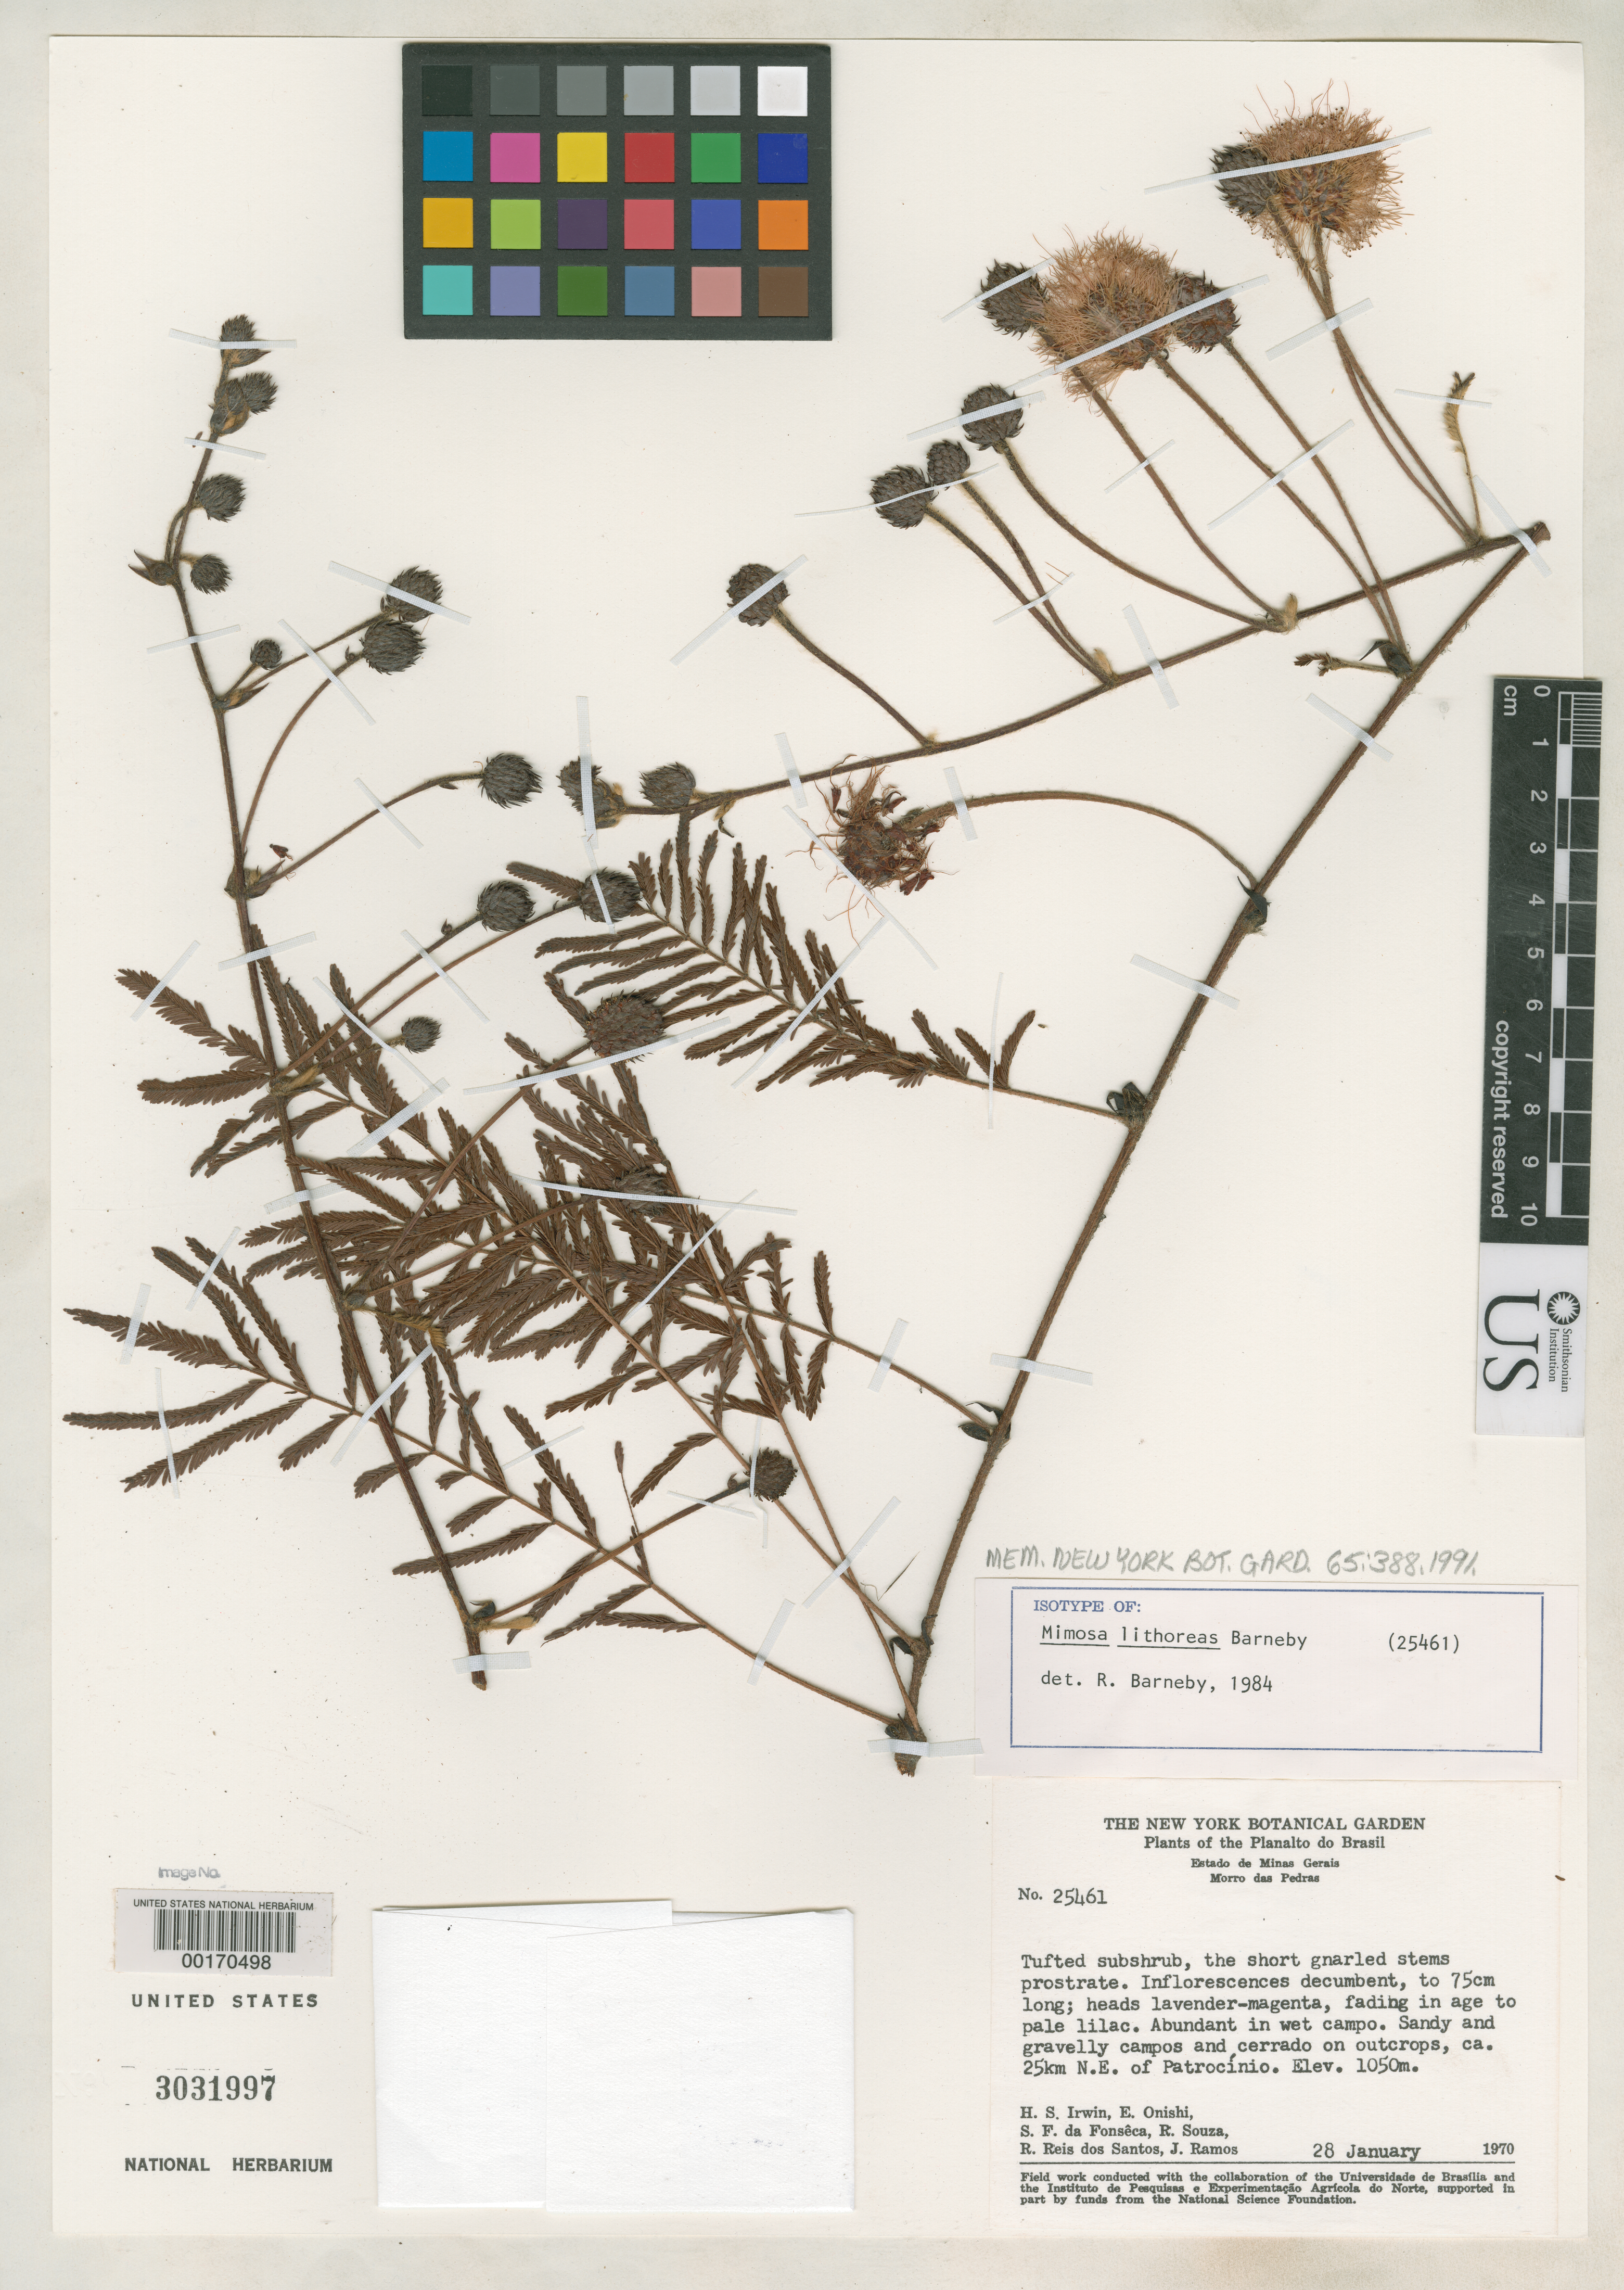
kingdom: Plantae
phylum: Tracheophyta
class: Magnoliopsida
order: Fabales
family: Fabaceae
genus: Mimosa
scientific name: Mimosa lithoreas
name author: Barneby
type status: Isotype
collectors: H. Irwin, E. Onishi, S. F. Fonsêca, R. Souza, R. G. P. Santos & J. F. Ramos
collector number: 25461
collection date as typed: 28 Jan 1970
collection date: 1970-01-28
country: Brazil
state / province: Minas Gerais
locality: Morro das Pedras, ca. 25 km NE of Patrocinio.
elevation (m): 1050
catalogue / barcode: US 3031997